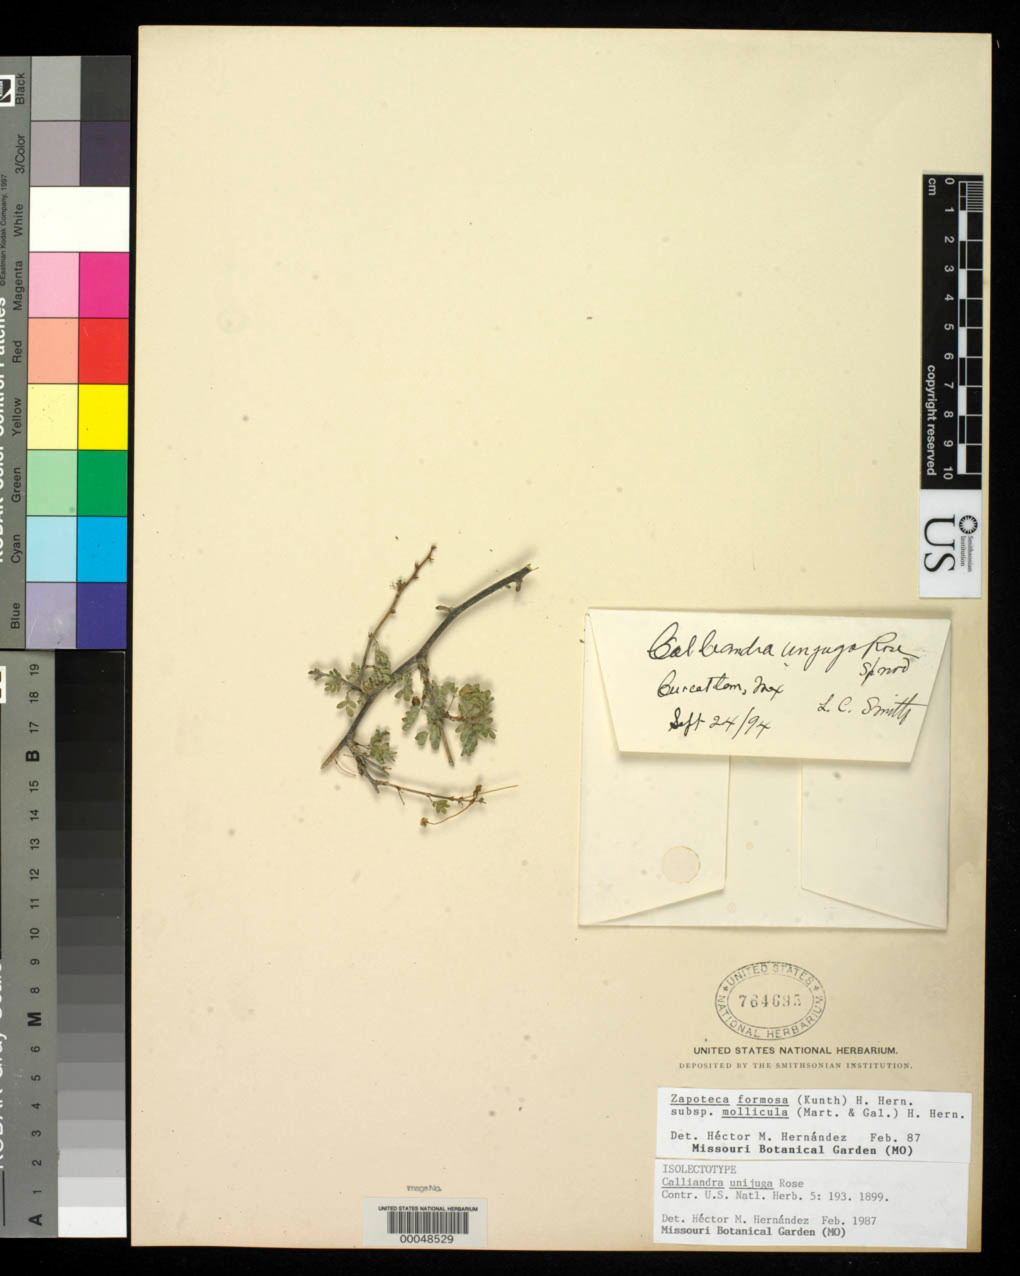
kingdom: Plantae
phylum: Tracheophyta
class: Magnoliopsida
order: Fabales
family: Fabaceae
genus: Calliandra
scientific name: Calliandra unijuga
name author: Rose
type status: Isolectotype; Syntype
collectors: L. C. Smith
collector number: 203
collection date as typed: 24 Sep 1894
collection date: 1894-09-24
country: Mexico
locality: Curicatlom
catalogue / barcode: US 764695